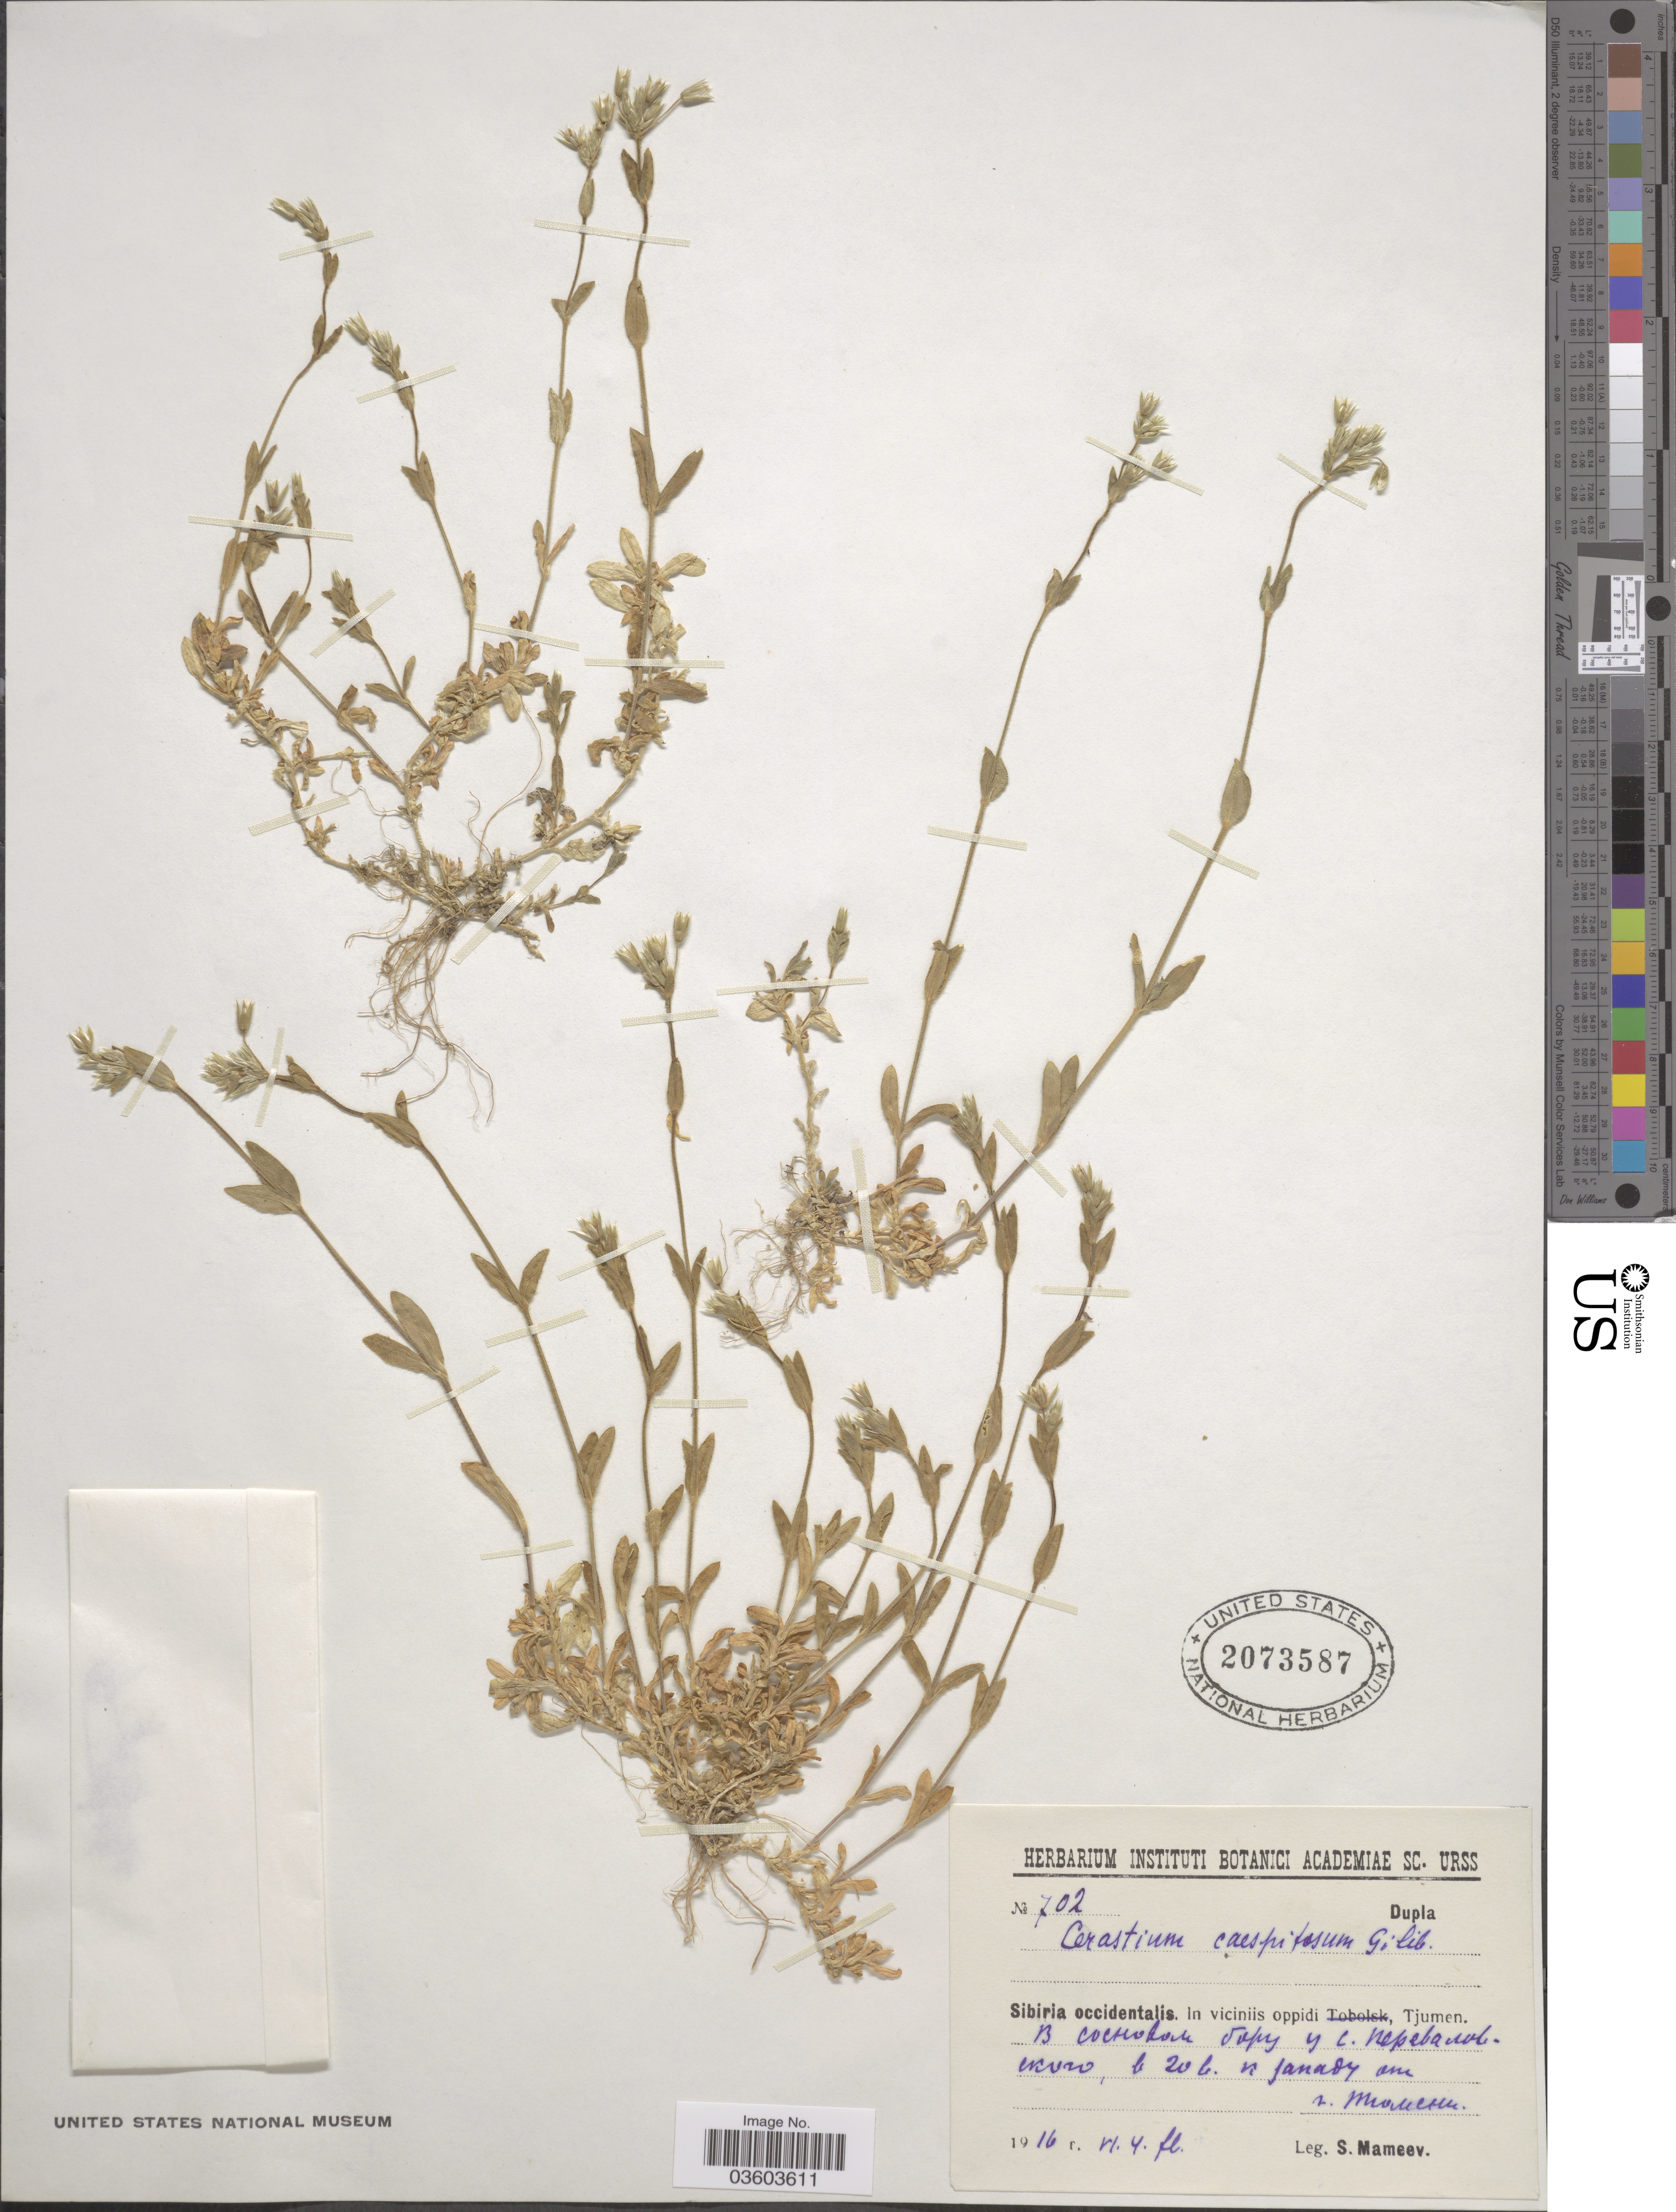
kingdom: Plantae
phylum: Tracheophyta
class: Magnoliopsida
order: Caryophyllales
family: Caryophyllaceae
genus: Cerastium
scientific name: Cerastium caespitosum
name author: Rchb. & Kit.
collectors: S. Mameev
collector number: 702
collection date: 1916-06-04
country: Russian Federation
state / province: Tyumen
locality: Sibiria occidentalis. In viciniis oppidi Tjumen.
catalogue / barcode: US 2073587